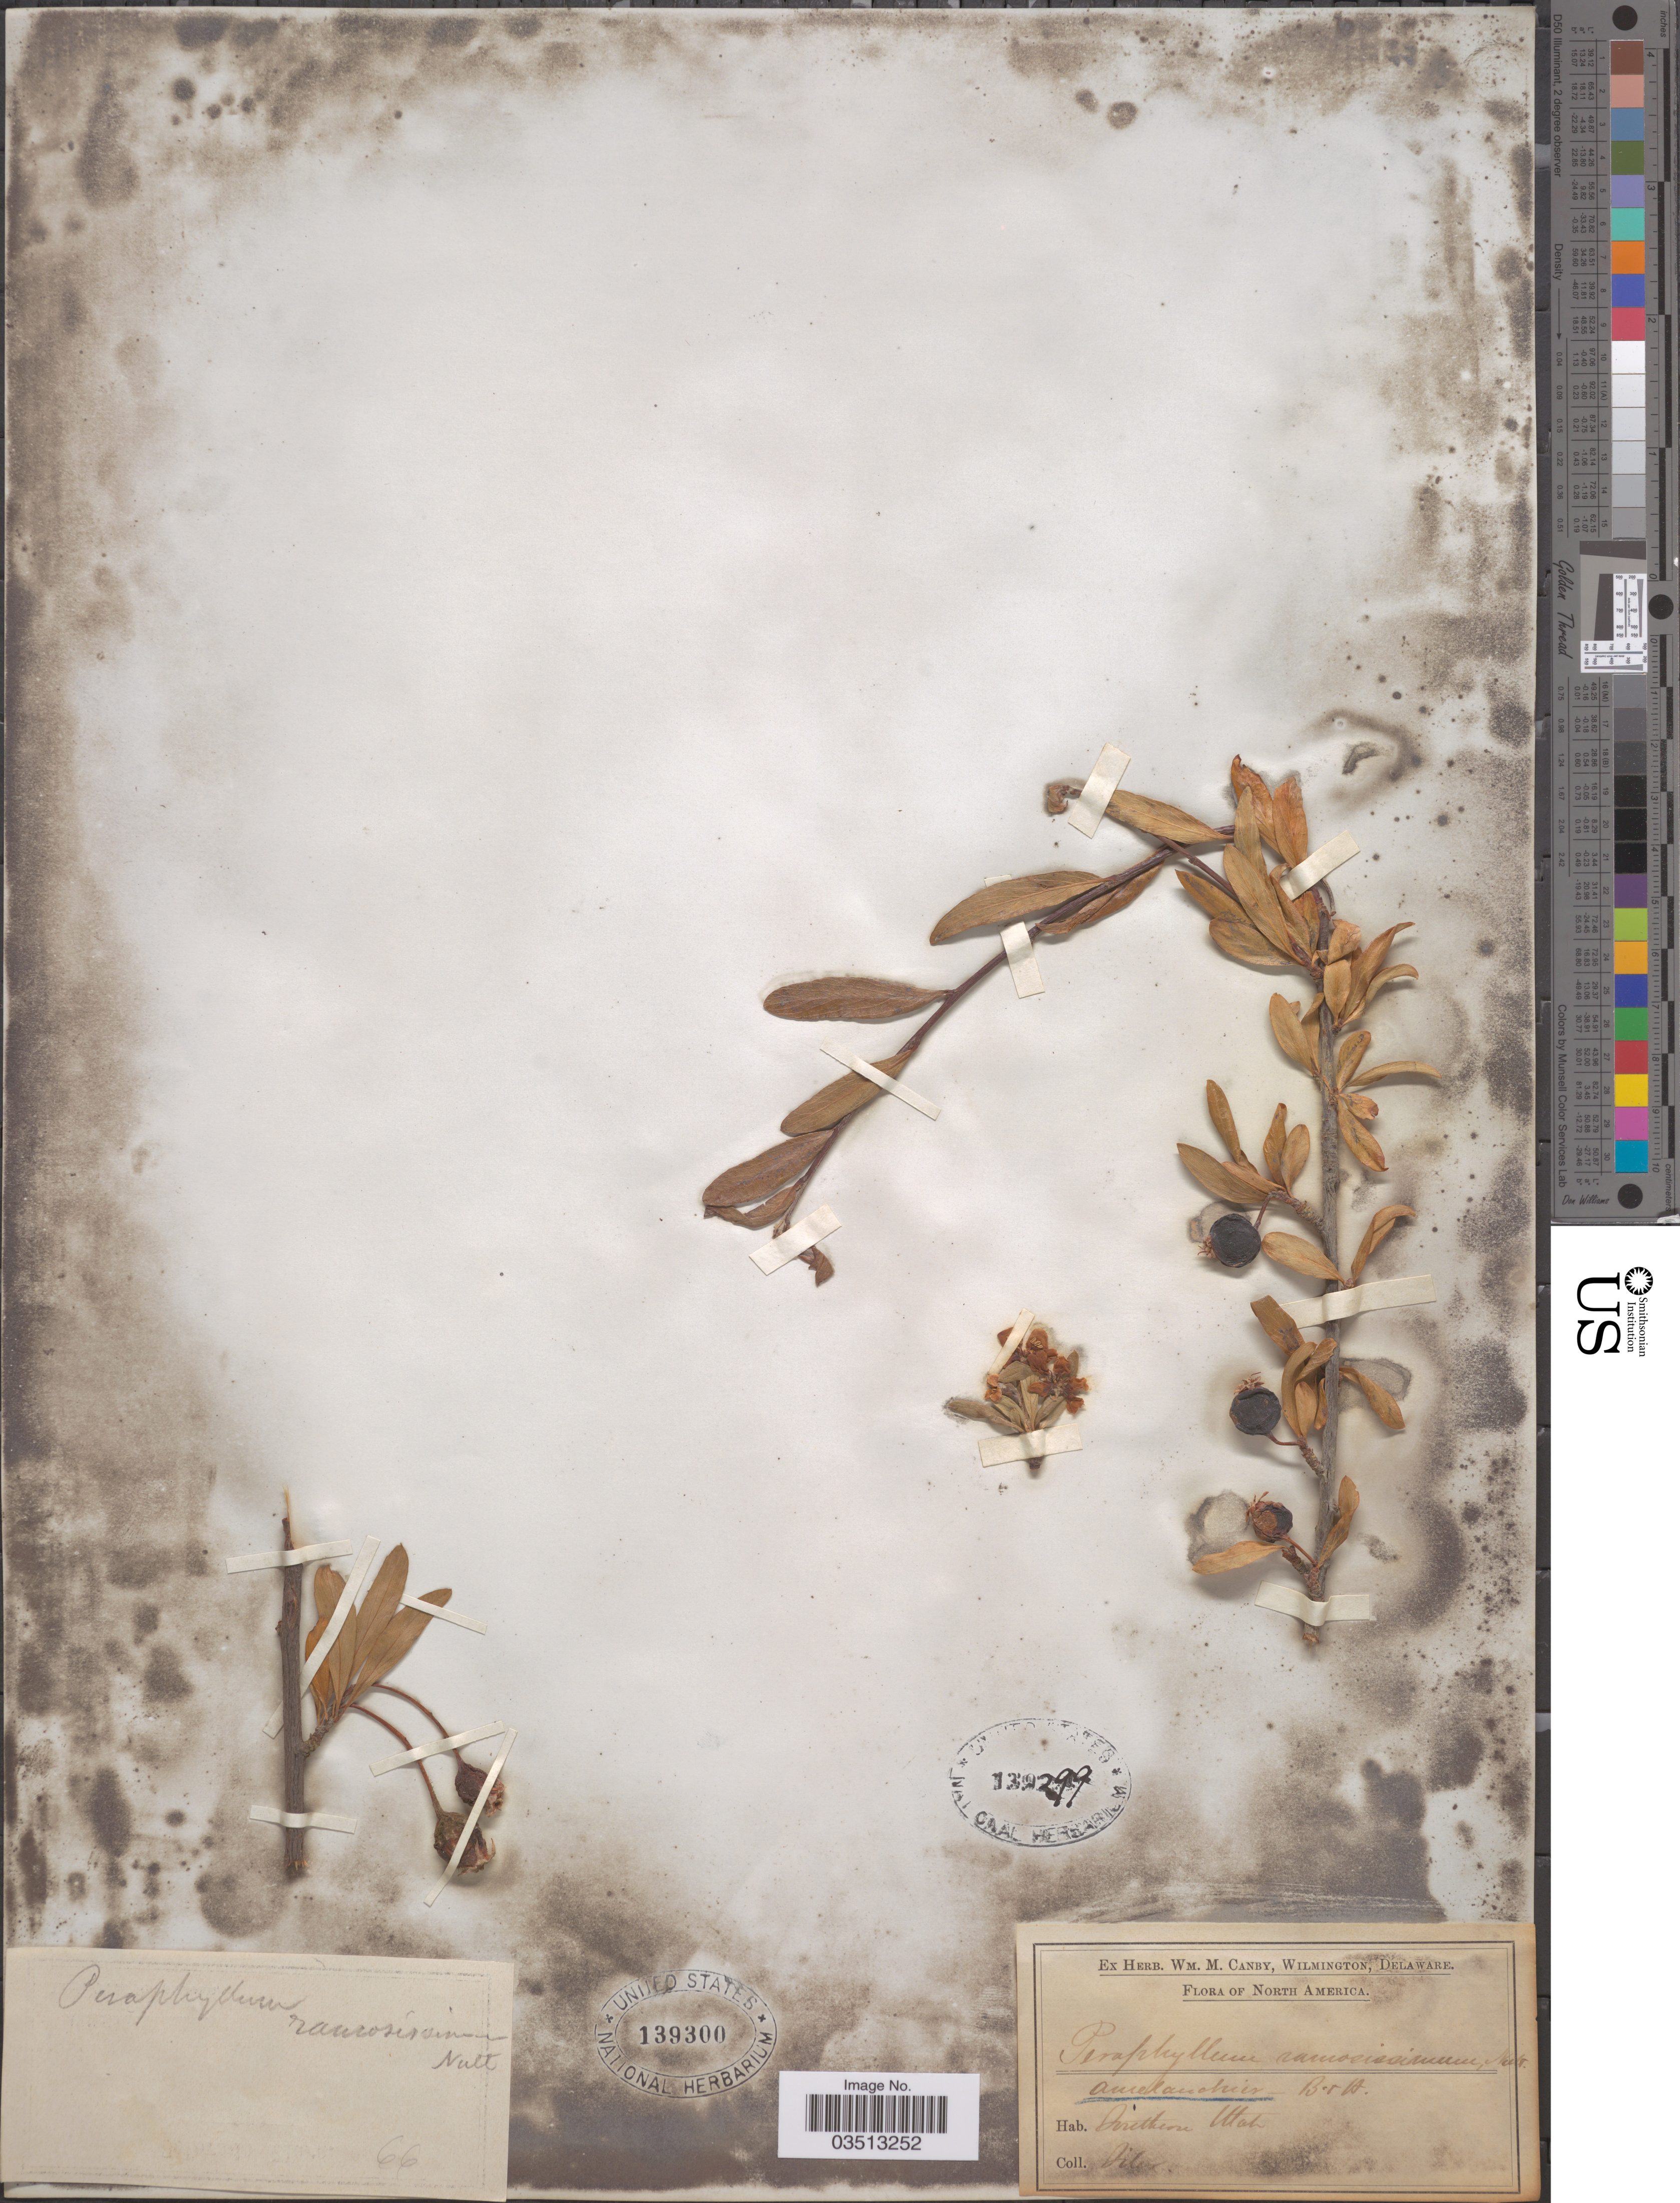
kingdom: Plantae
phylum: Tracheophyta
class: Magnoliopsida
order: Rosales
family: Rosaceae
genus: Peraphyllum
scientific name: Peraphyllum ramosissimum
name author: Nutt.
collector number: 66?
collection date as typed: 1866??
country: United States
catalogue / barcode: US 139300